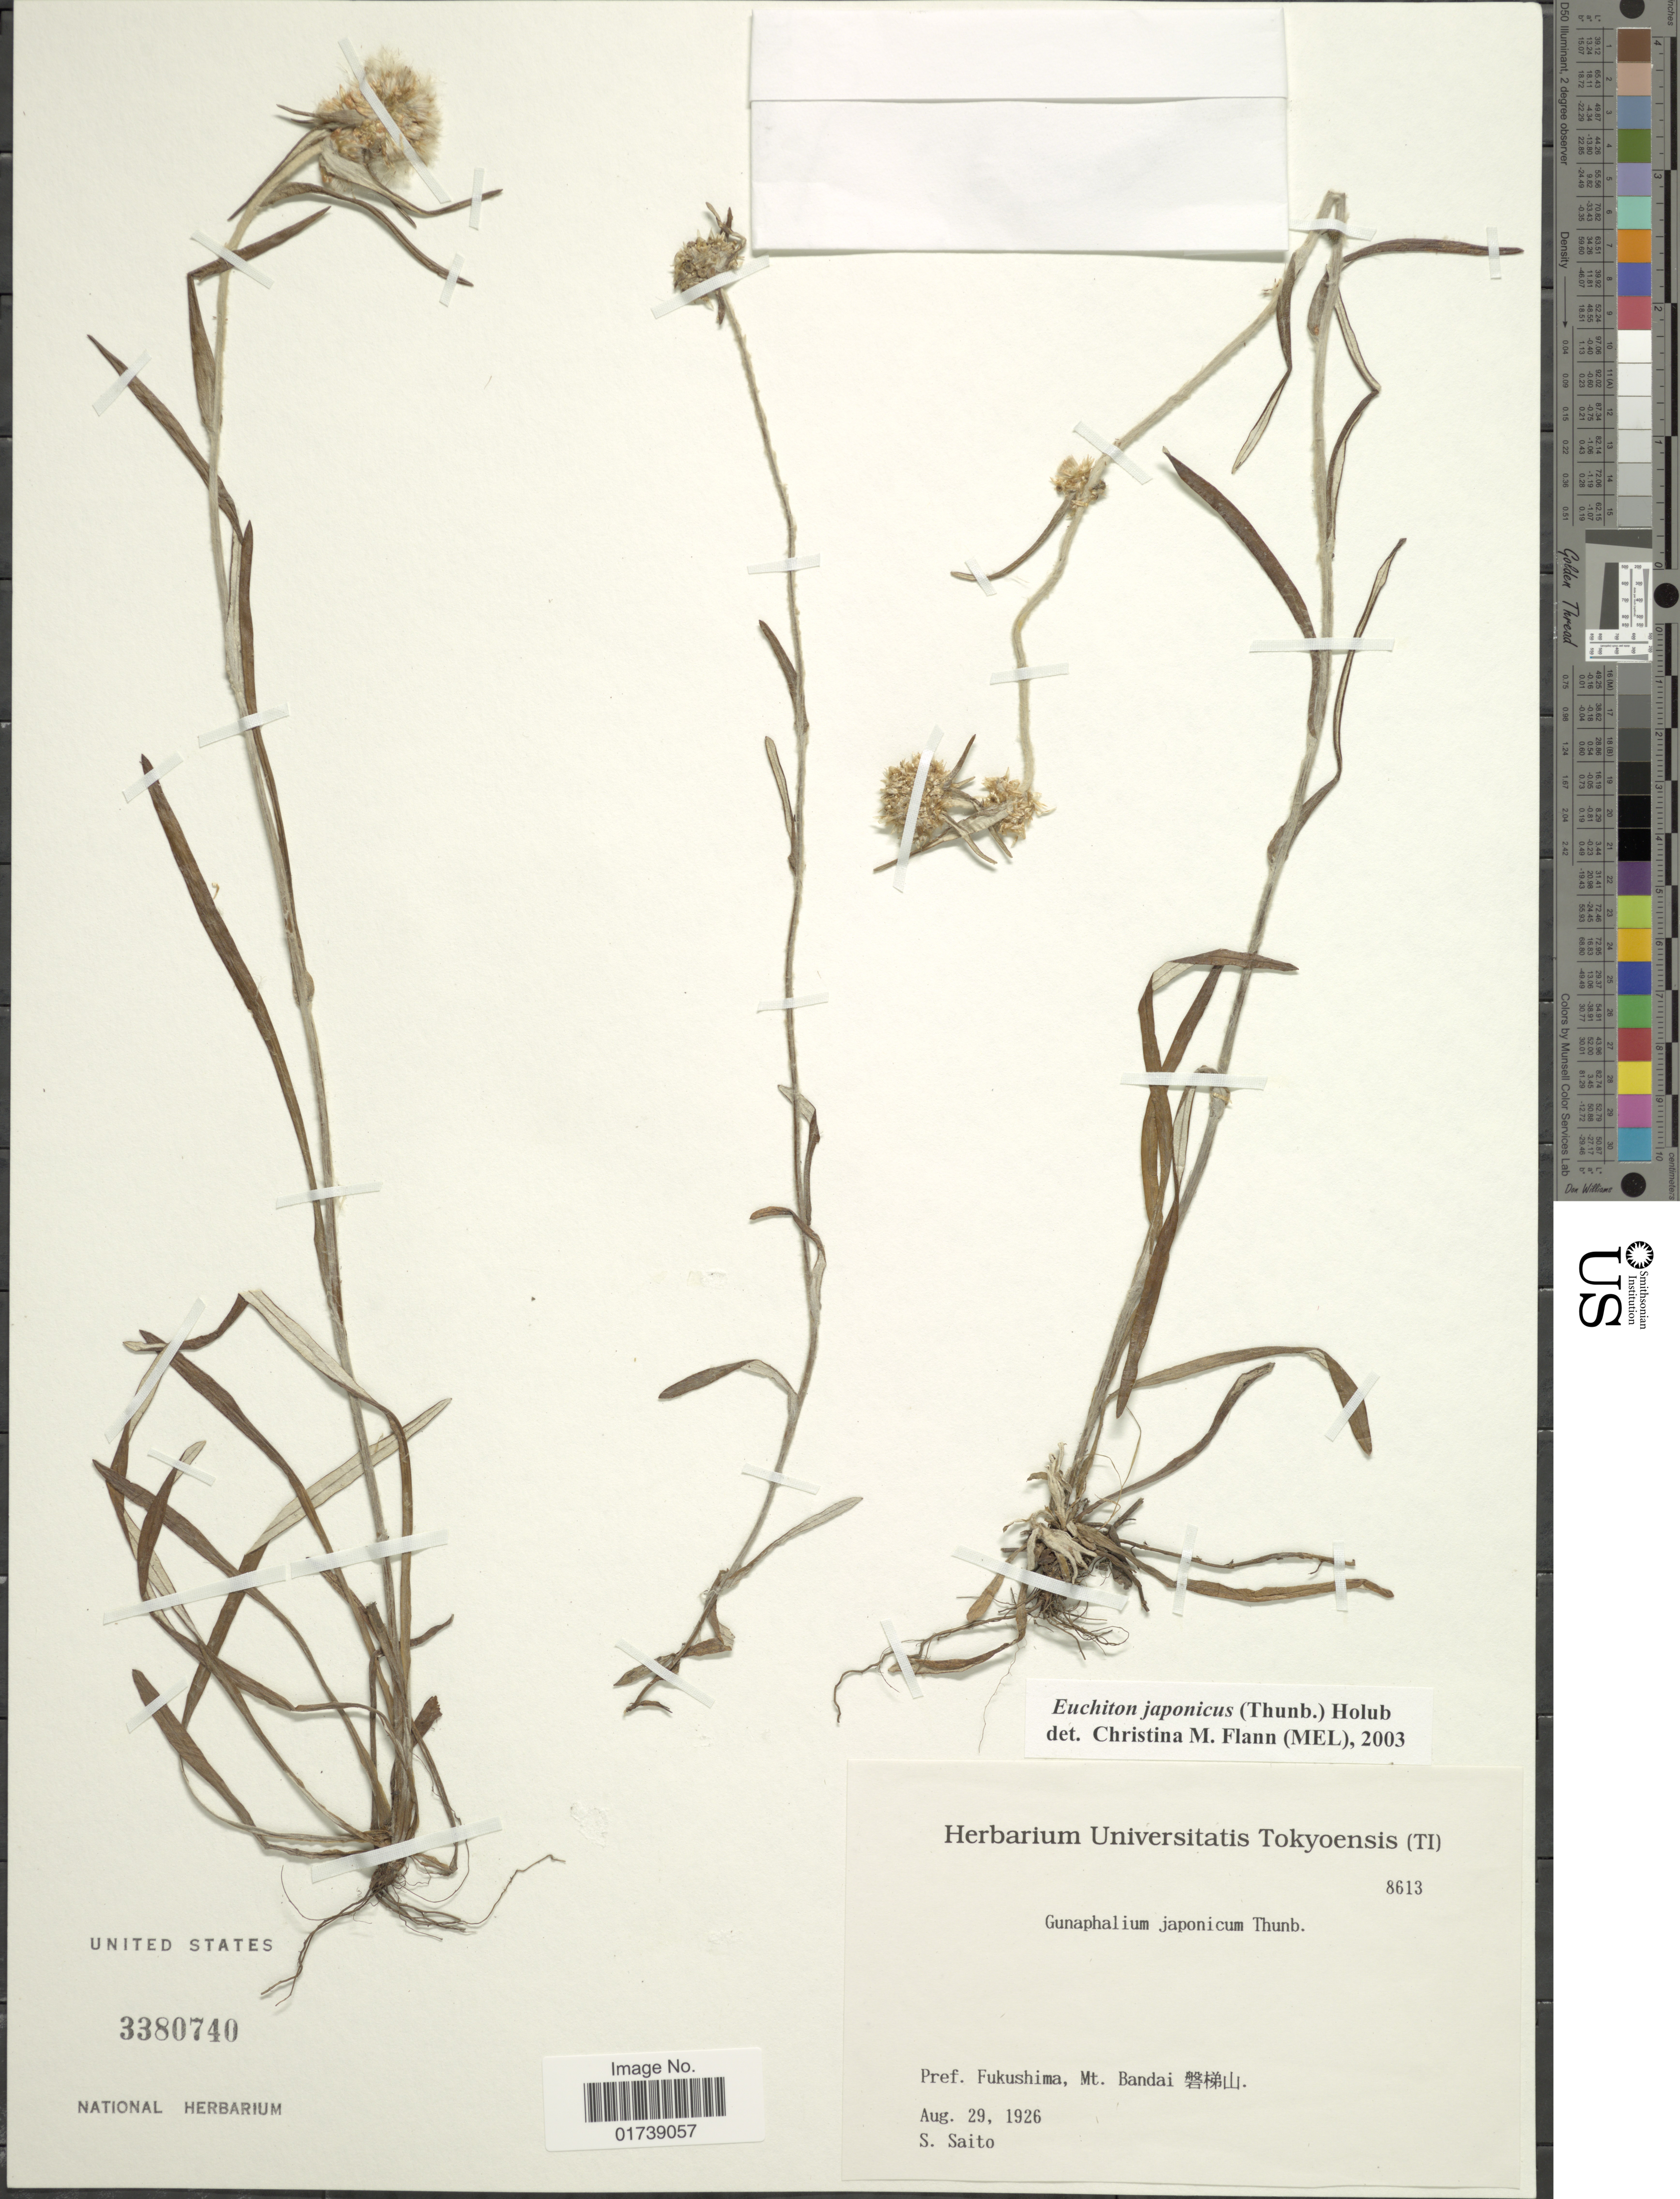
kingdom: Plantae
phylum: Tracheophyta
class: Magnoliopsida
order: Asterales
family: Asteraceae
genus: Euchiton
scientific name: Euchiton japonicus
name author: (Thunb.) Anderb.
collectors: S. Saito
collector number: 8613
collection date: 1926-08-29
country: Japan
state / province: Hukusima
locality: Mt. Bandai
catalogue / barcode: US 3380740